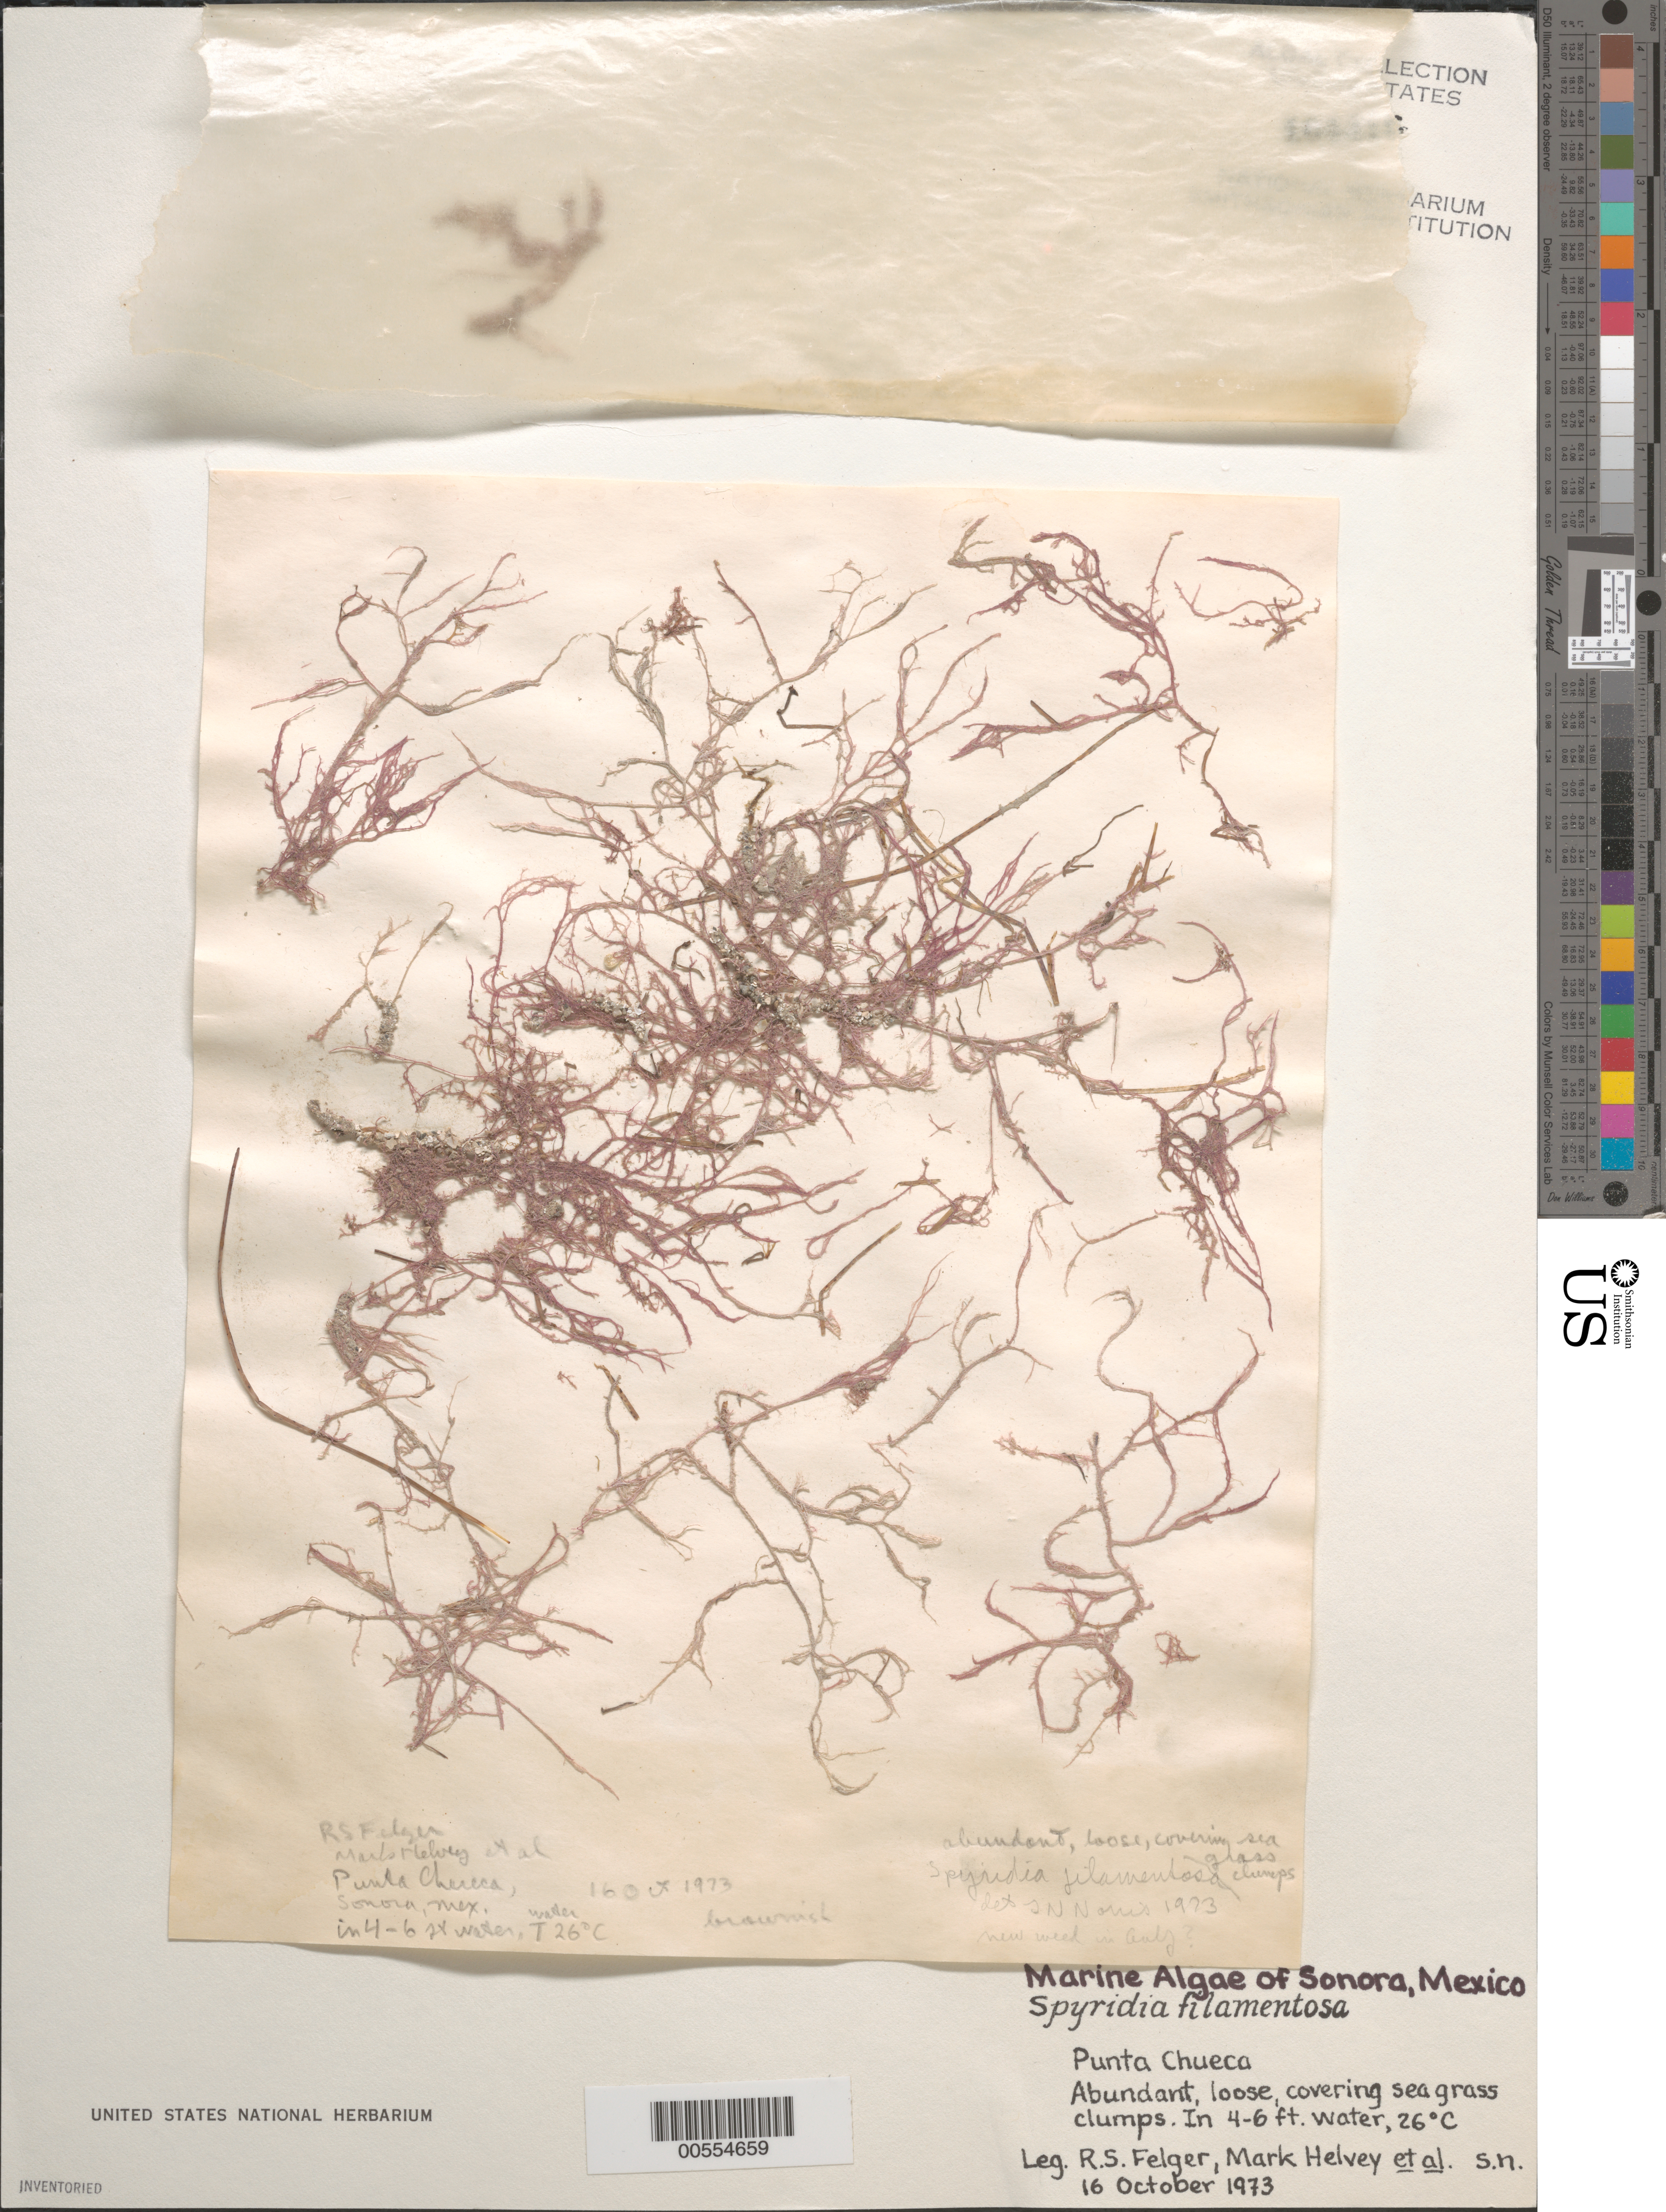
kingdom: Plantae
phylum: Rhodophyta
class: Florideophyceae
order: Ceramiales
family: Spyridiaceae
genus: Spyridia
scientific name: Spyridia filamentosa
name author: (Wulfen) Harv.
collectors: R. S. Felger & M. Helvey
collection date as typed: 16 Oct 1973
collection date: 1973-10-16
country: Mexico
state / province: Sonora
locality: Punta Chueca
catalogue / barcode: US 164416